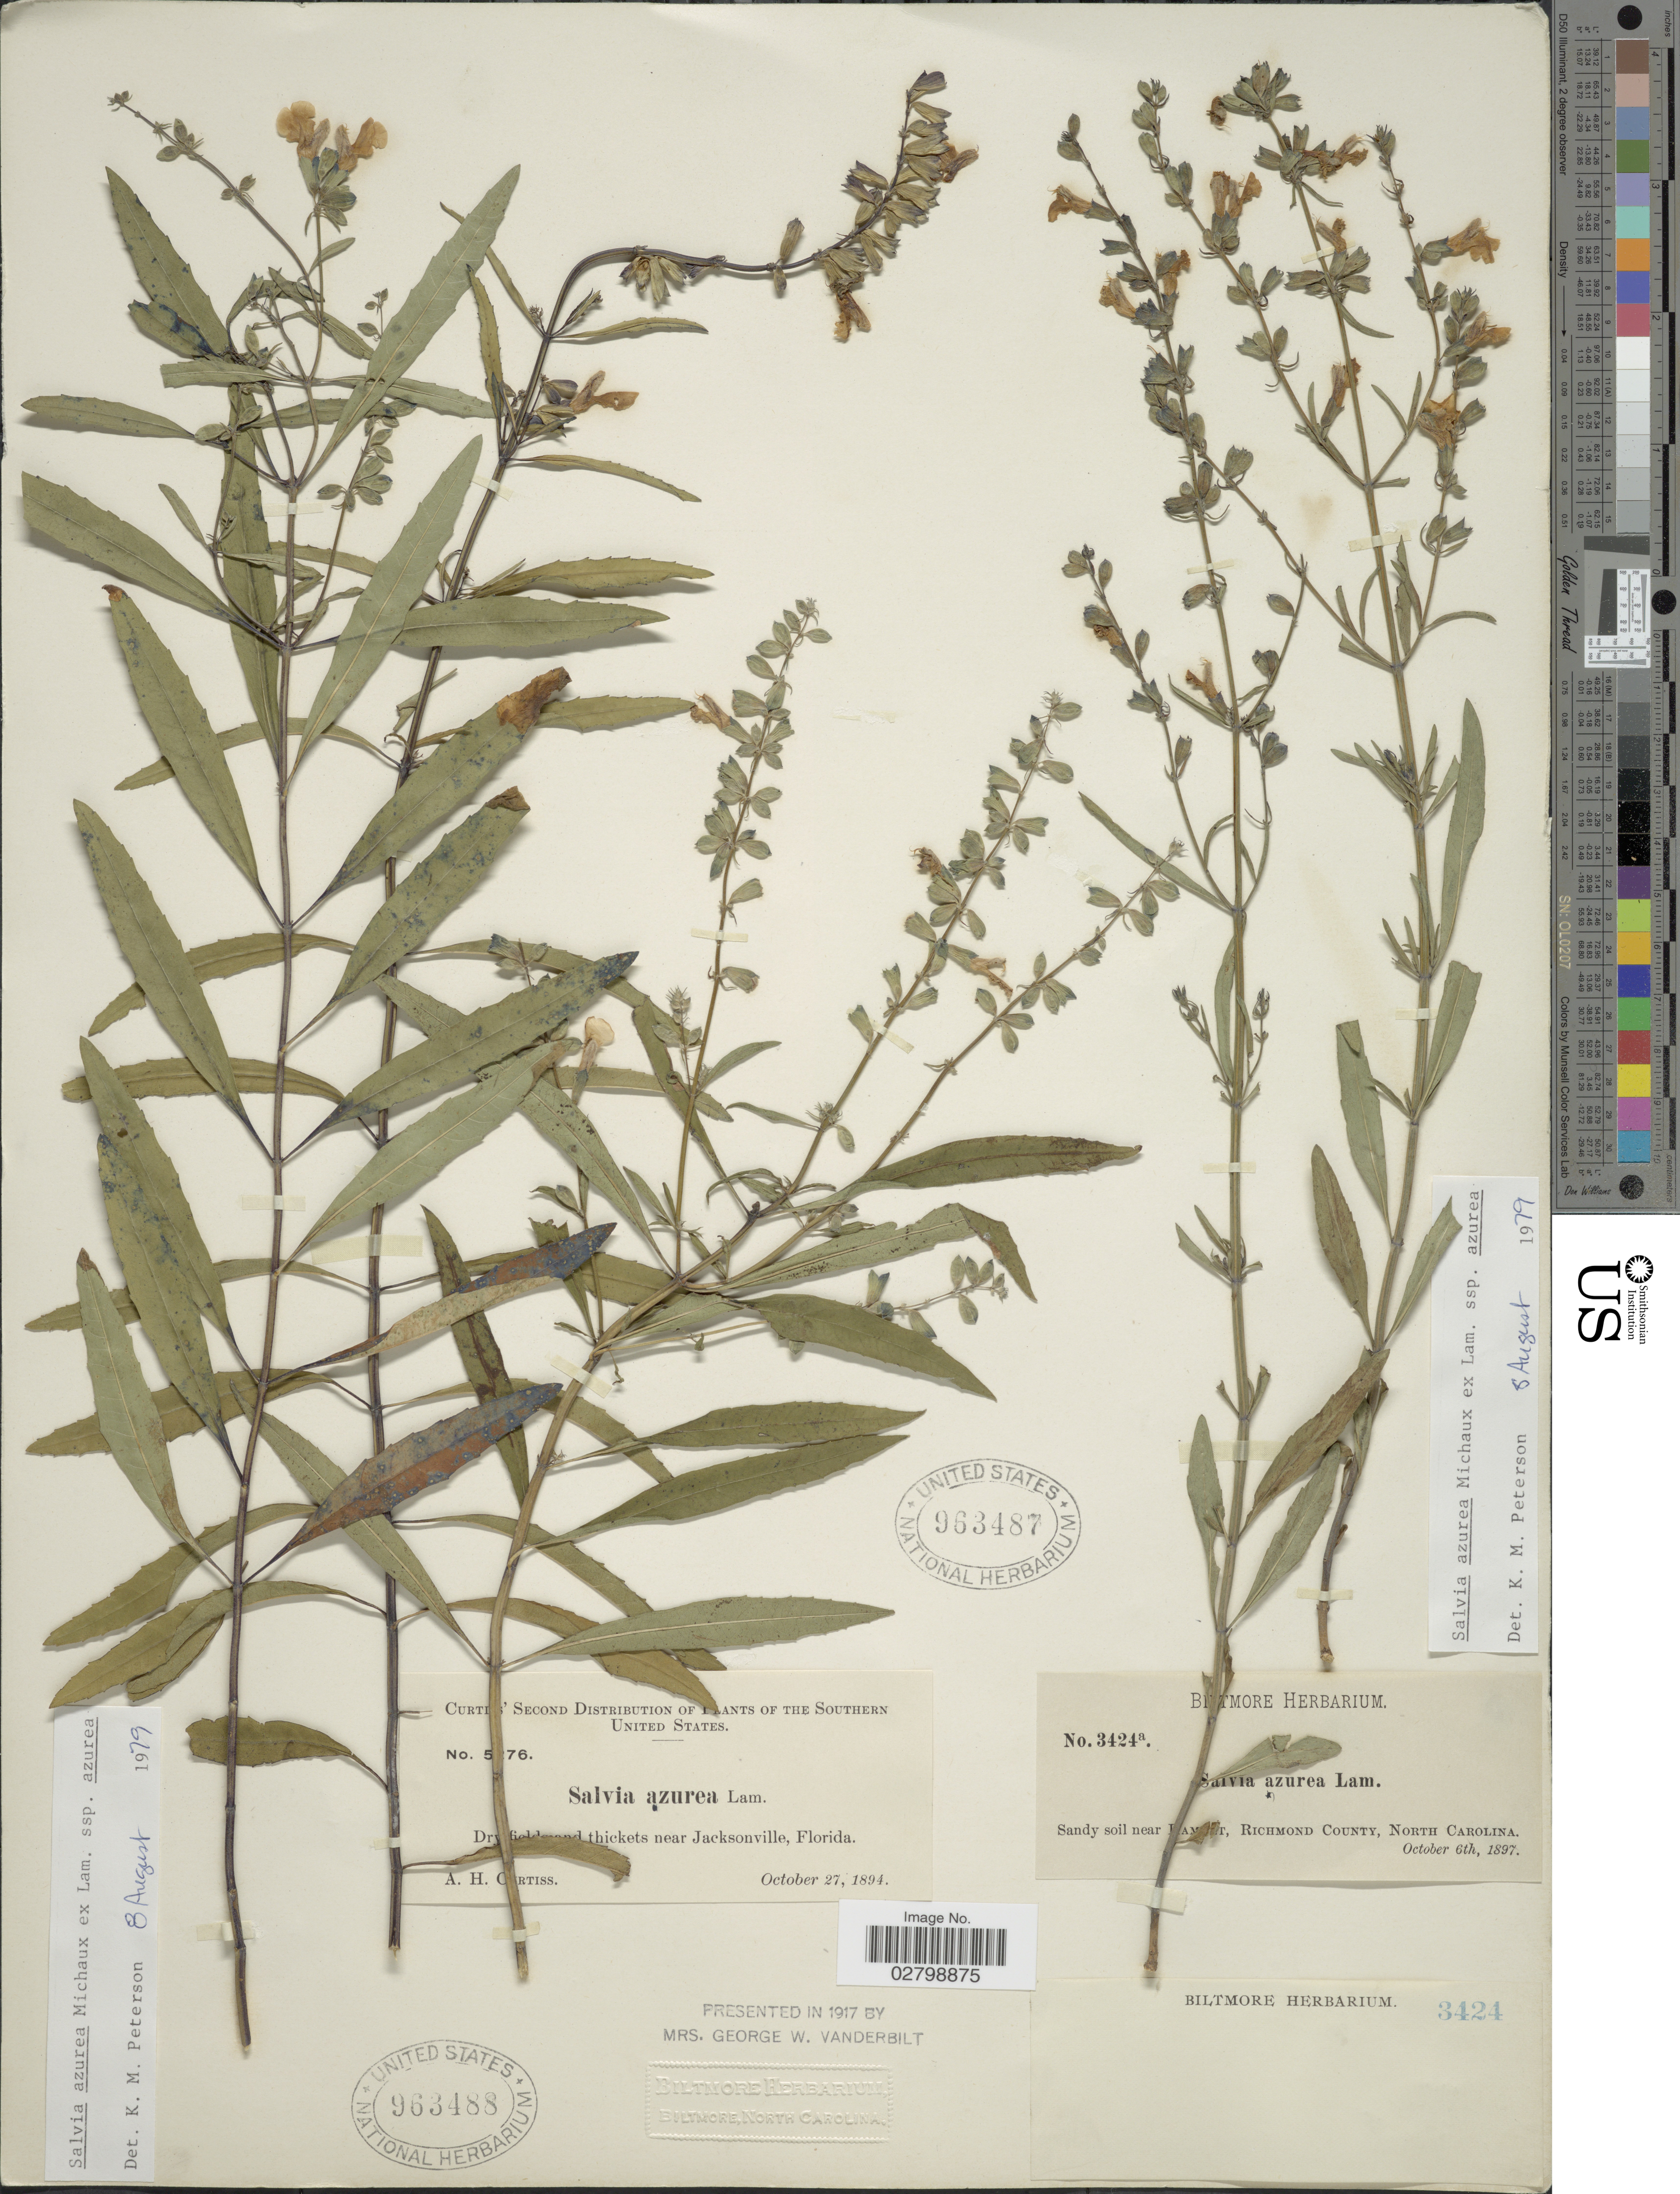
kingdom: Plantae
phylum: Tracheophyta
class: Magnoliopsida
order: Lamiales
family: Lamiaceae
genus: Salvia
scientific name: Salvia azurea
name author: Michx. ex Vahl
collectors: ex herb. Biltmore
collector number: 3424a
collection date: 1897-10-06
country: United States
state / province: North Carolina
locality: Near Hamlet, Richmond County.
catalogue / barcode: US 963487